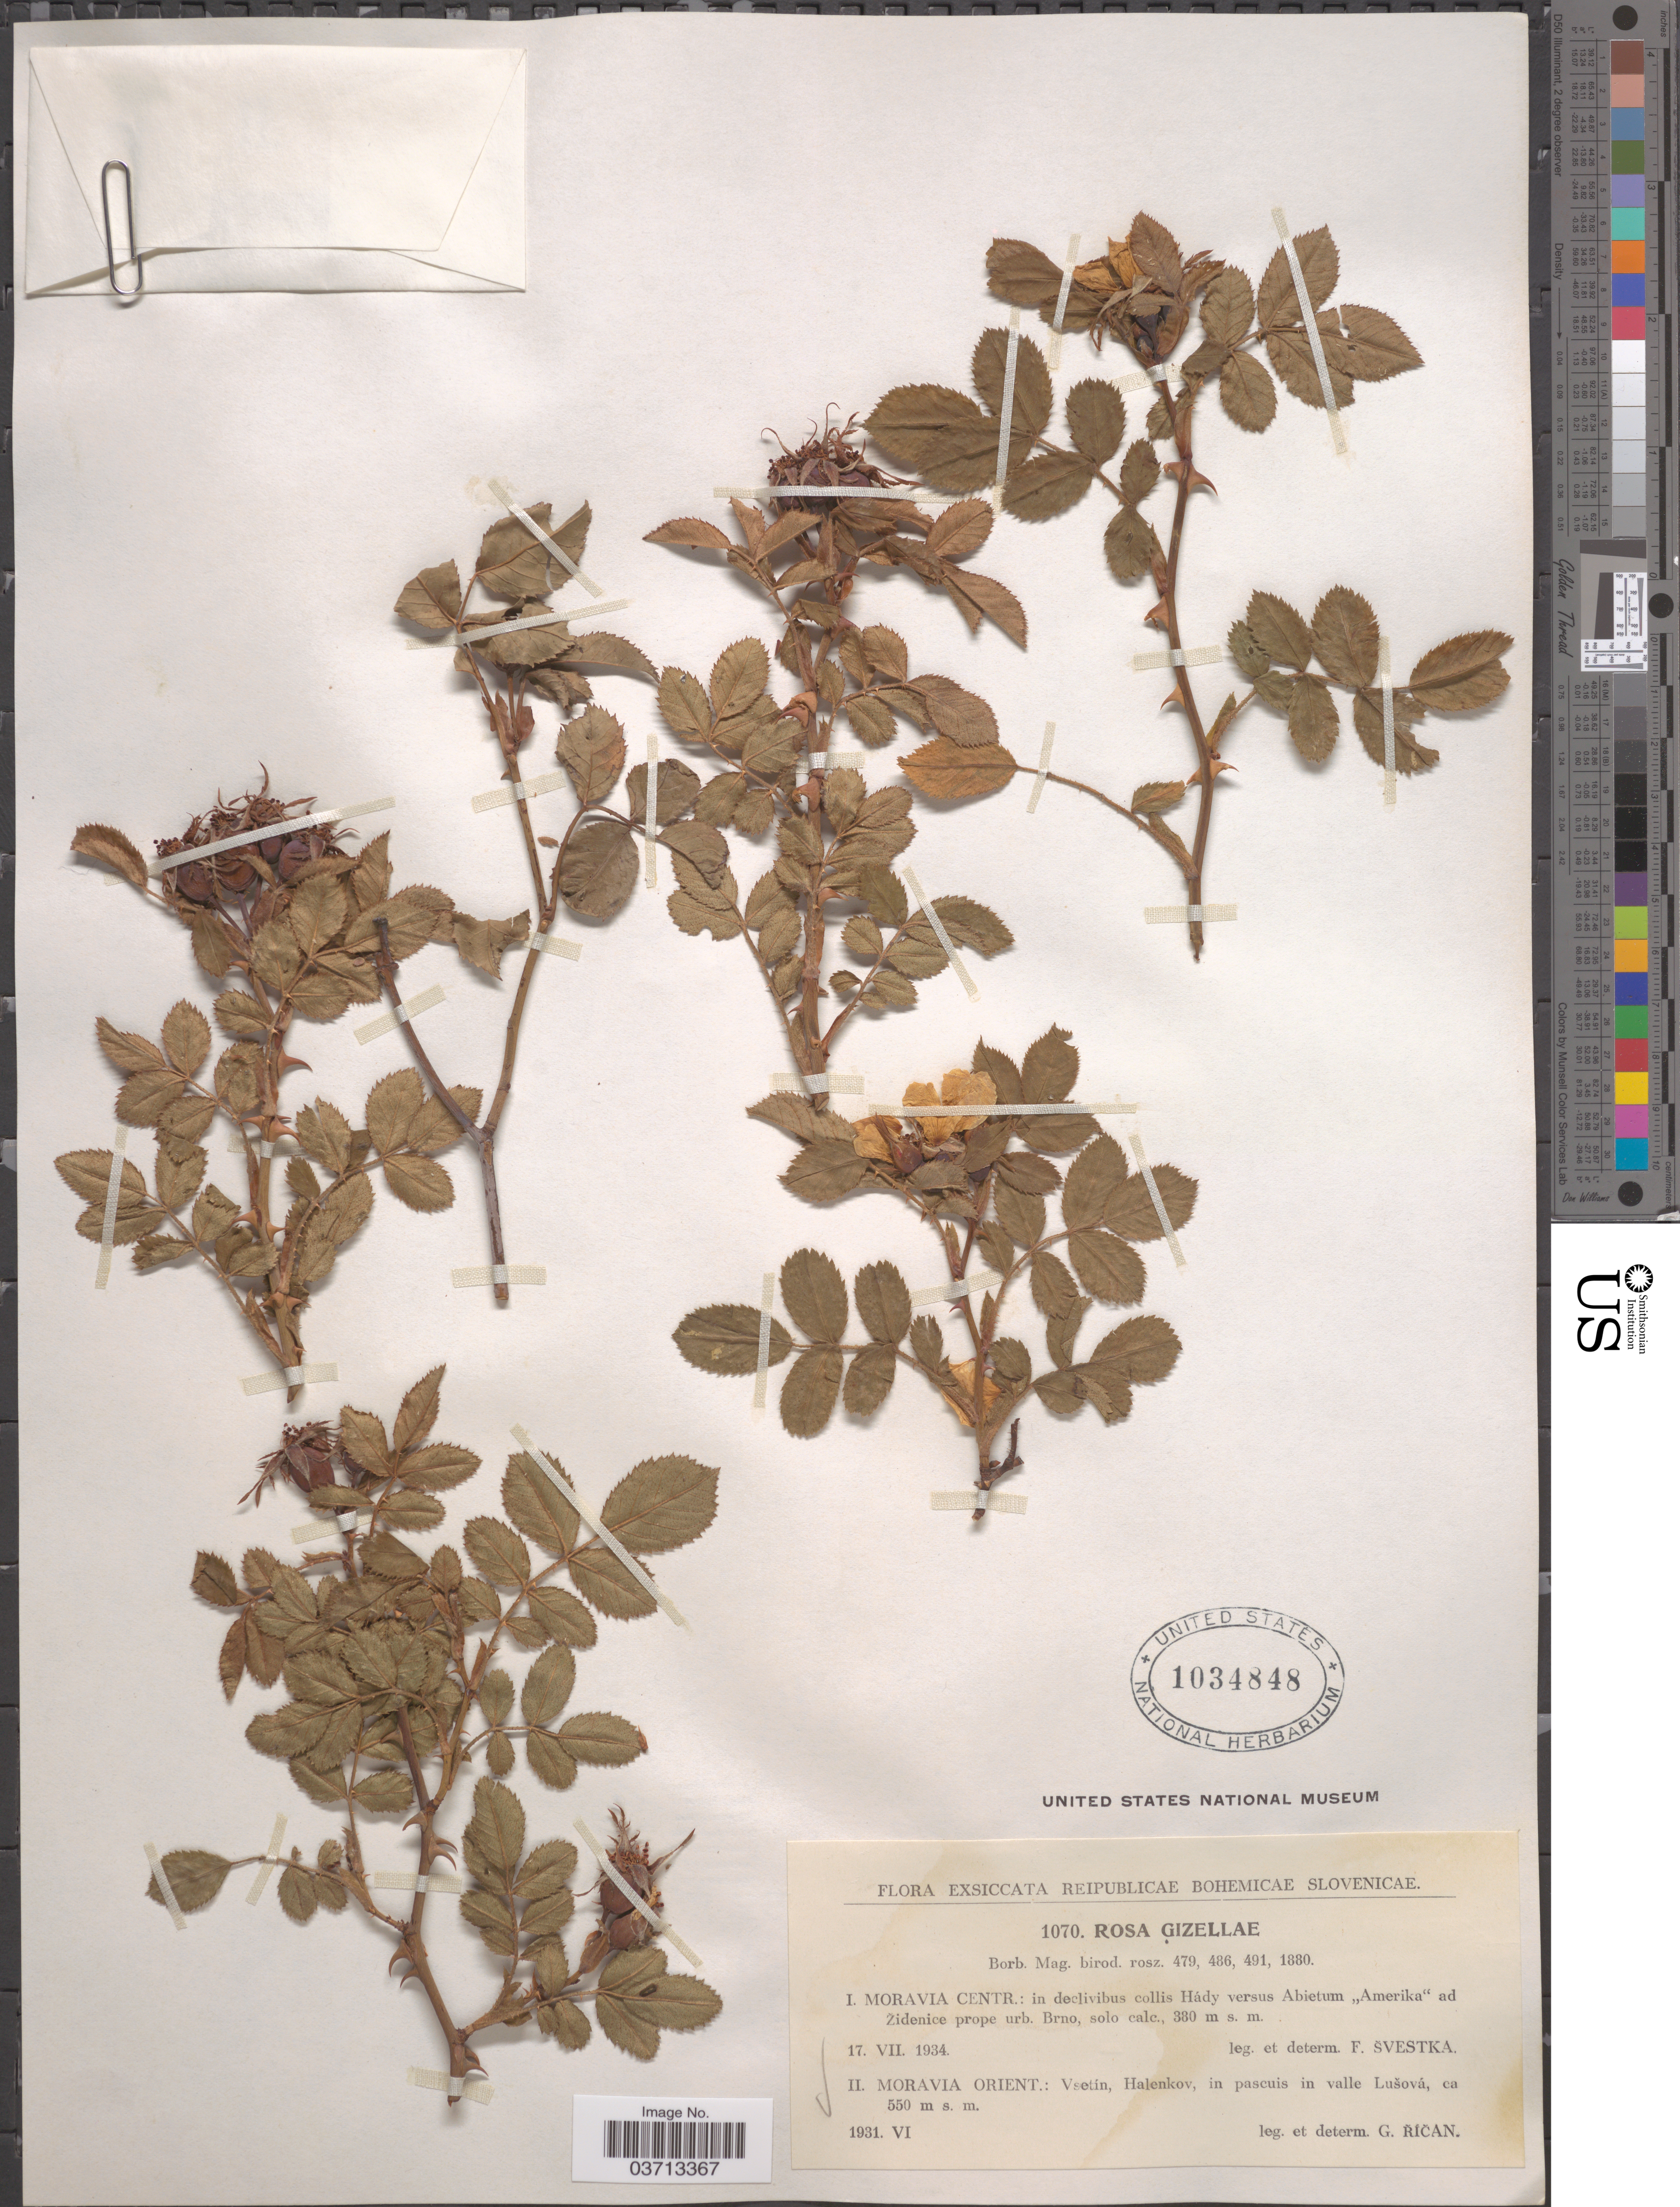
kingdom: Plantae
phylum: Tracheophyta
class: Magnoliopsida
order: Rosales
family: Rosaceae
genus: Rosa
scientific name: Rosa gisellae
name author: Koehne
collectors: G. Rican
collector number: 1070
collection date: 1931-06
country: Czechia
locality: Reipublicae Bohemicae Slovenicae. Moravia Orient.: Vsetín, Halenkov, in pascus in valle Lušová.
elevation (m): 550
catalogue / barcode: US 1034848